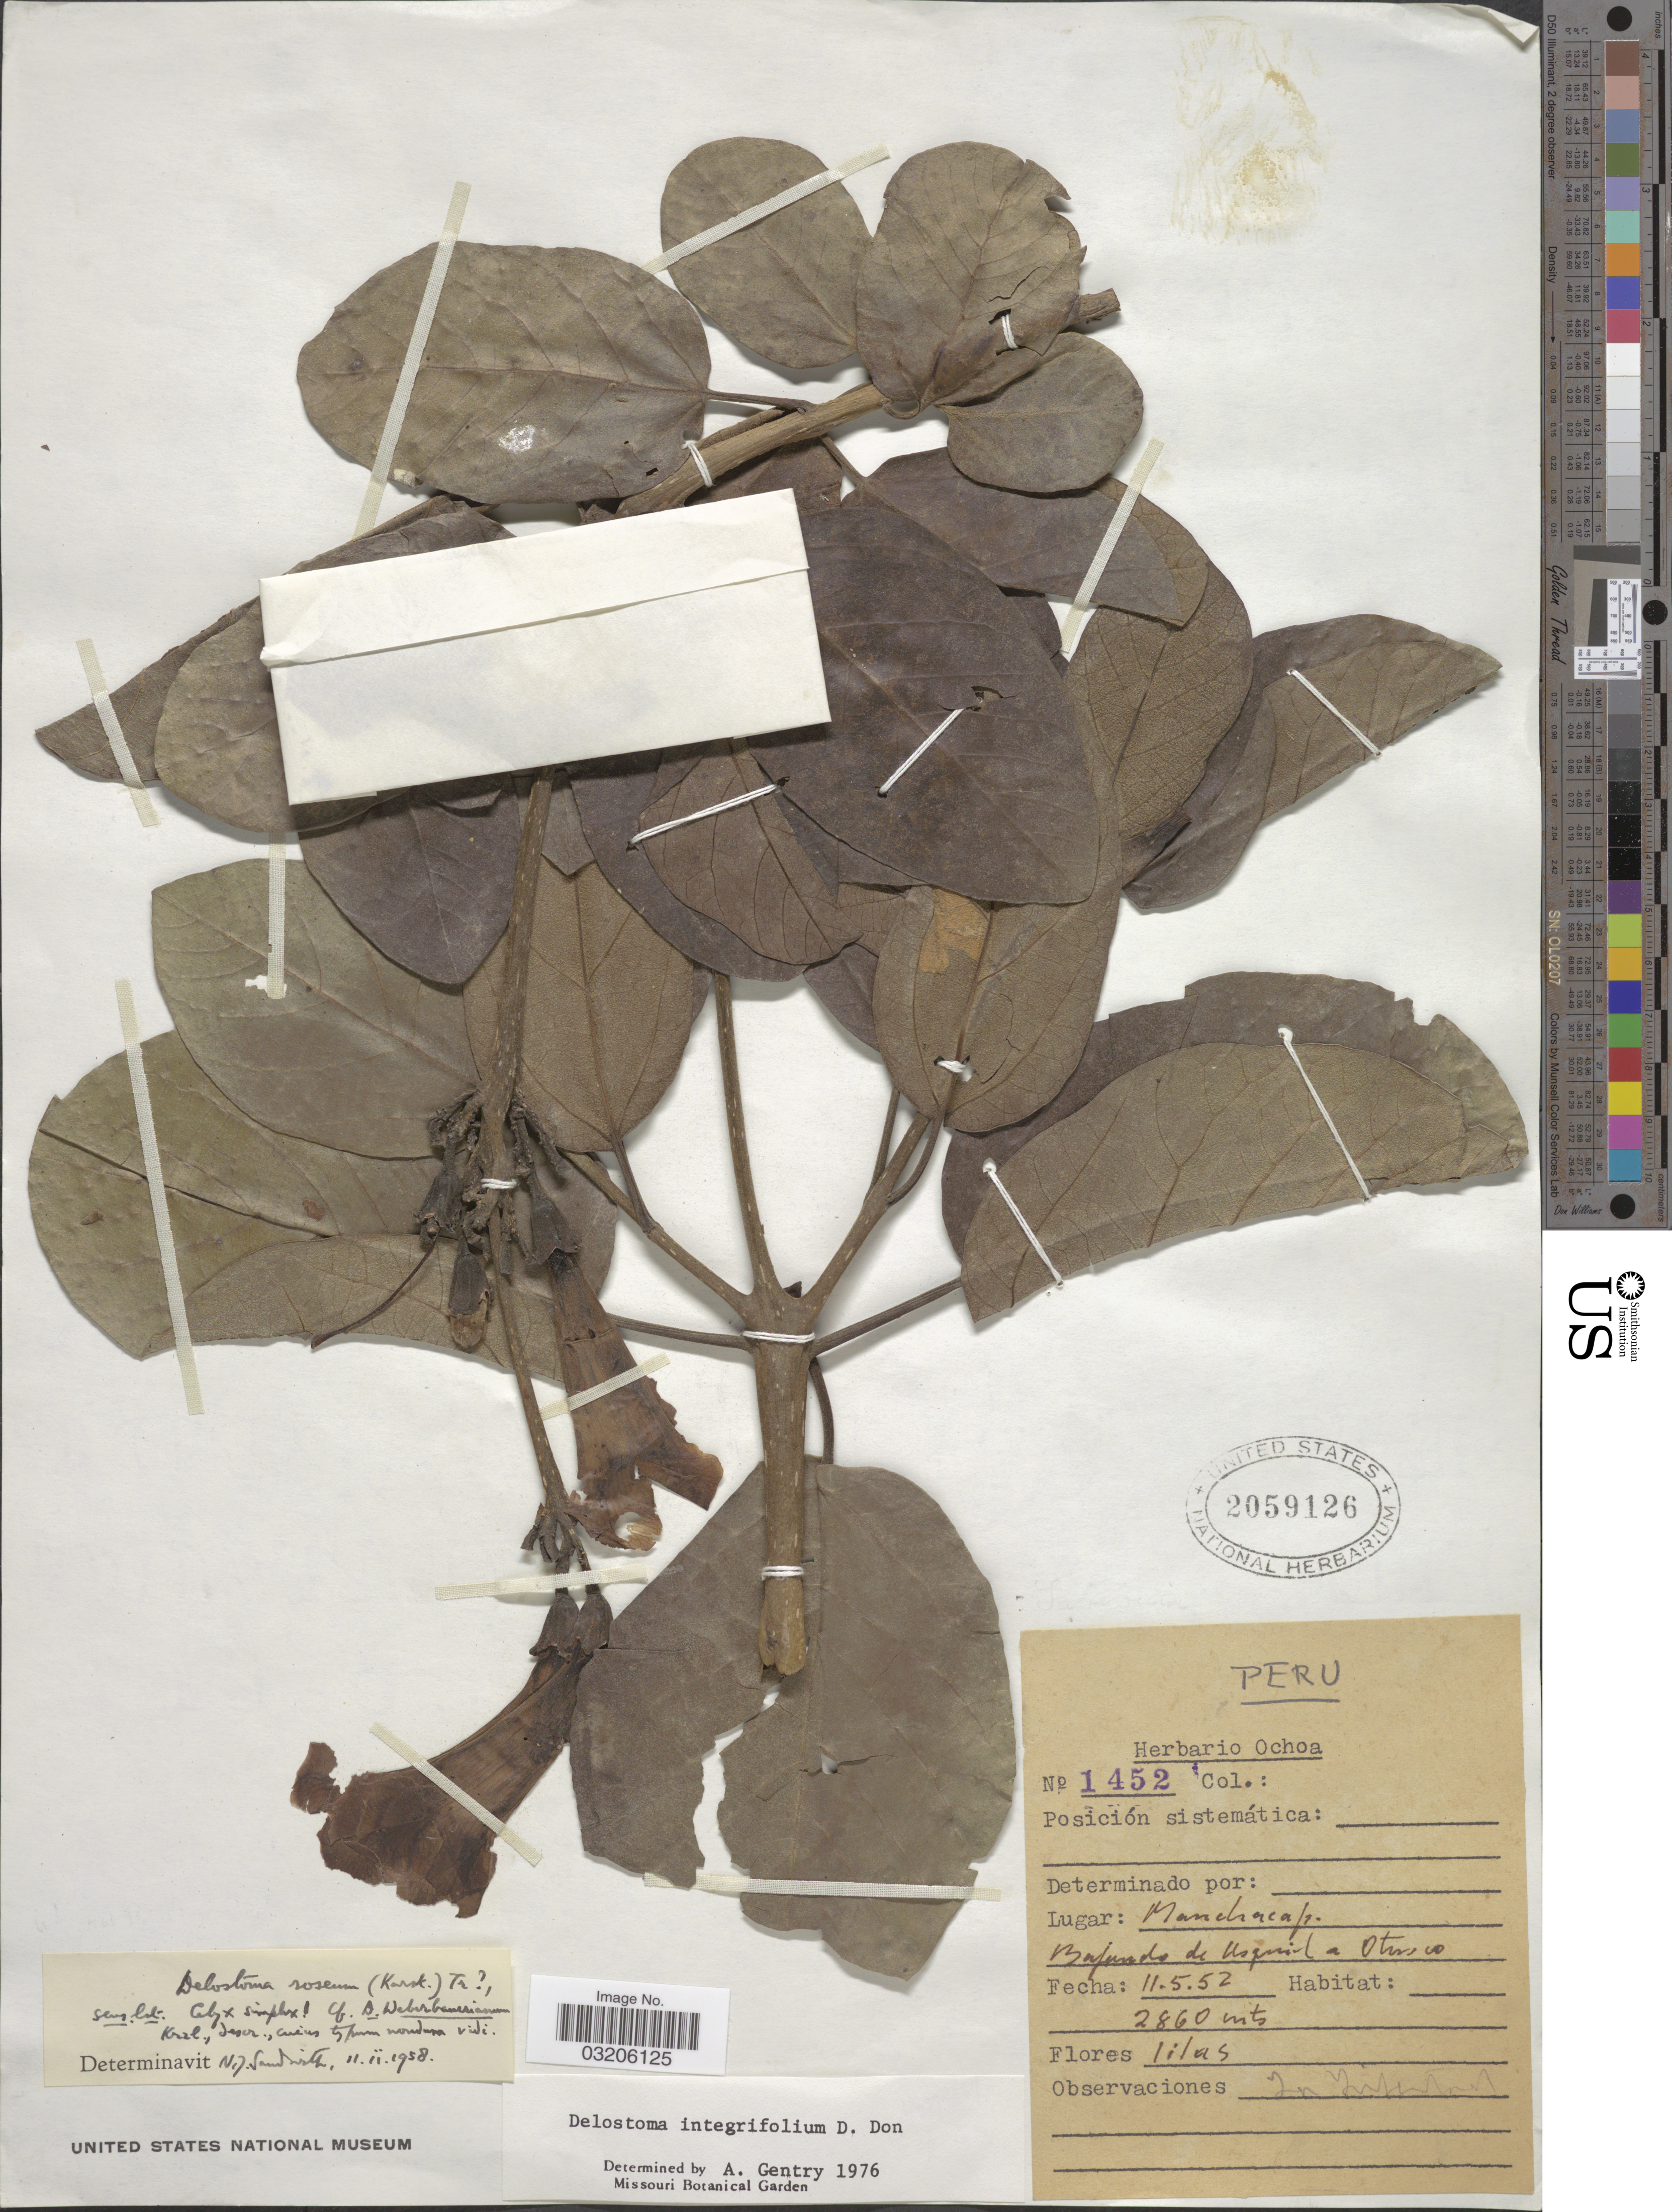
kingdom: Plantae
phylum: Tracheophyta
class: Magnoliopsida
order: Lamiales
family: Bignoniaceae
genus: Delostoma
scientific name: Delostoma integrifolium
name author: D. Don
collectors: ex herb. Ochoa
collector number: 1452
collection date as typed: Transcribed d/m/y: 11/5/52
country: Peru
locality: Manchacap, bajando de Usquil a Otusco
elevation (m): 2860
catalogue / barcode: US 2059126